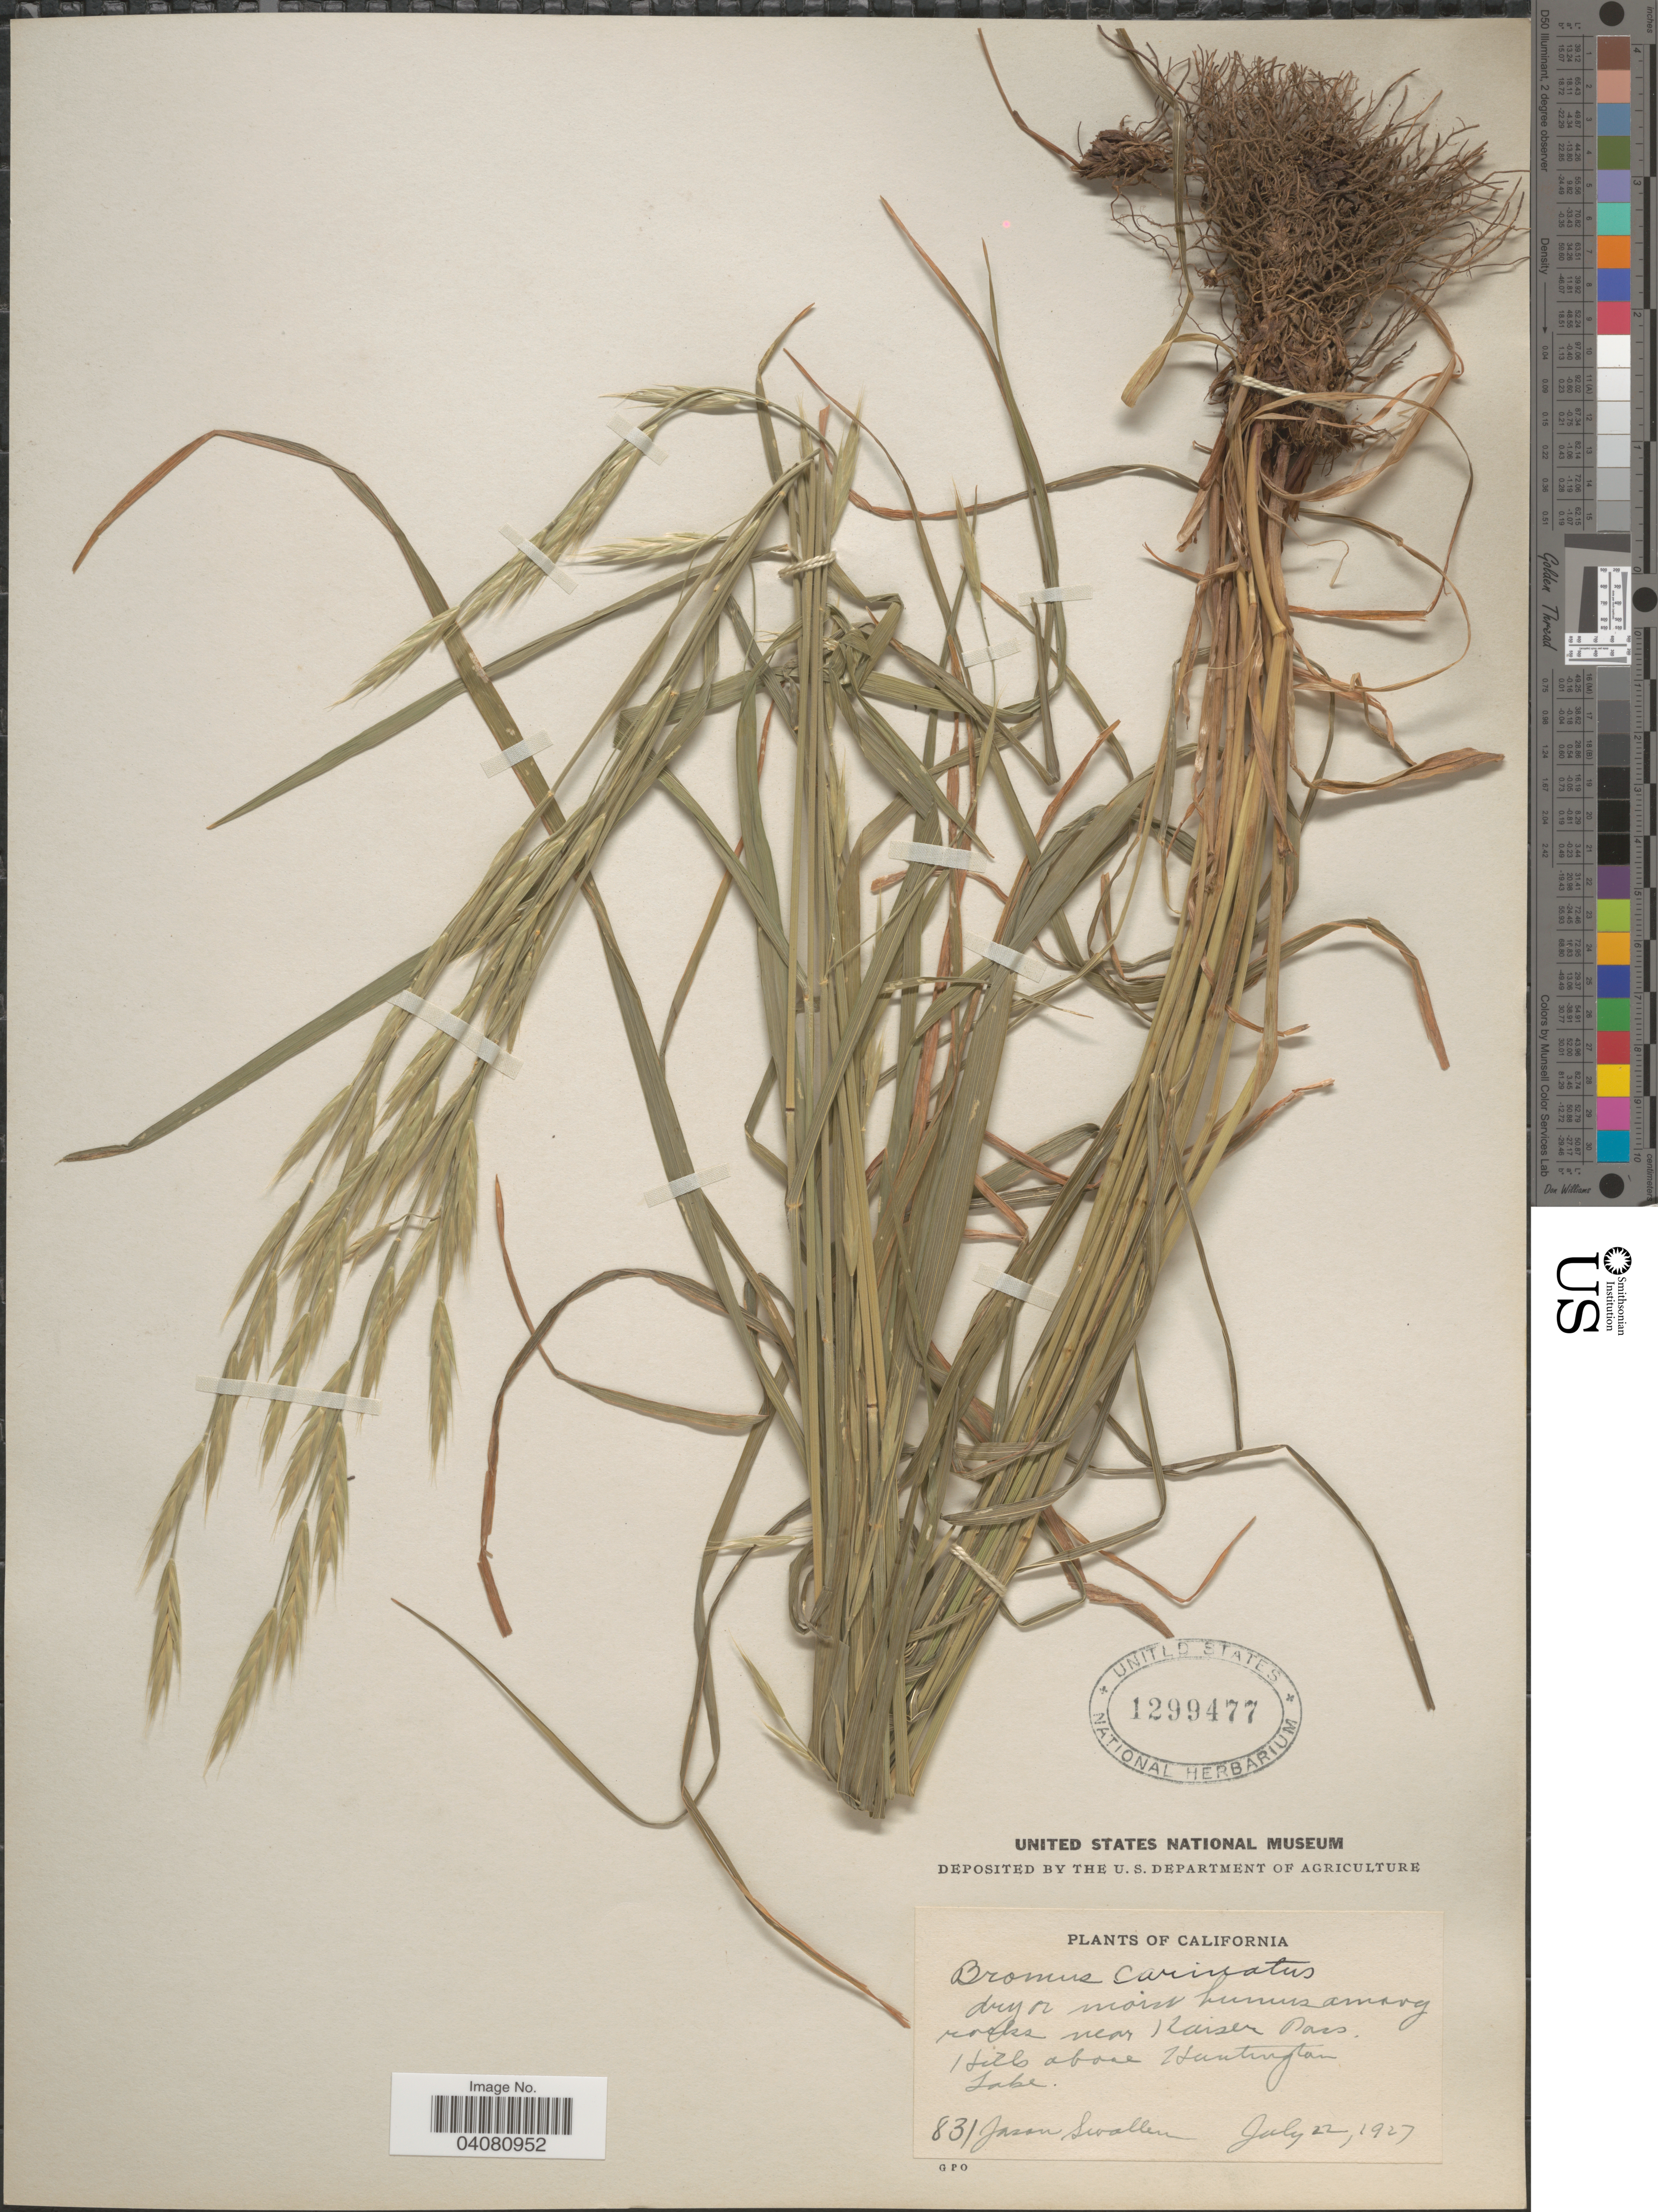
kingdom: Plantae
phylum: Tracheophyta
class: Liliopsida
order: Poales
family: Poaceae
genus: Bromus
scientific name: Bromus carinatus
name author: Hook. & Arn.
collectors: J. R. Swallen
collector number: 831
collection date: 1927-07-22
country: United States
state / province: California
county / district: Fresno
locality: Dry or moist humus among rocks near Kaiser Pass. Hills above Huntington Lake.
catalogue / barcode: US 1299477